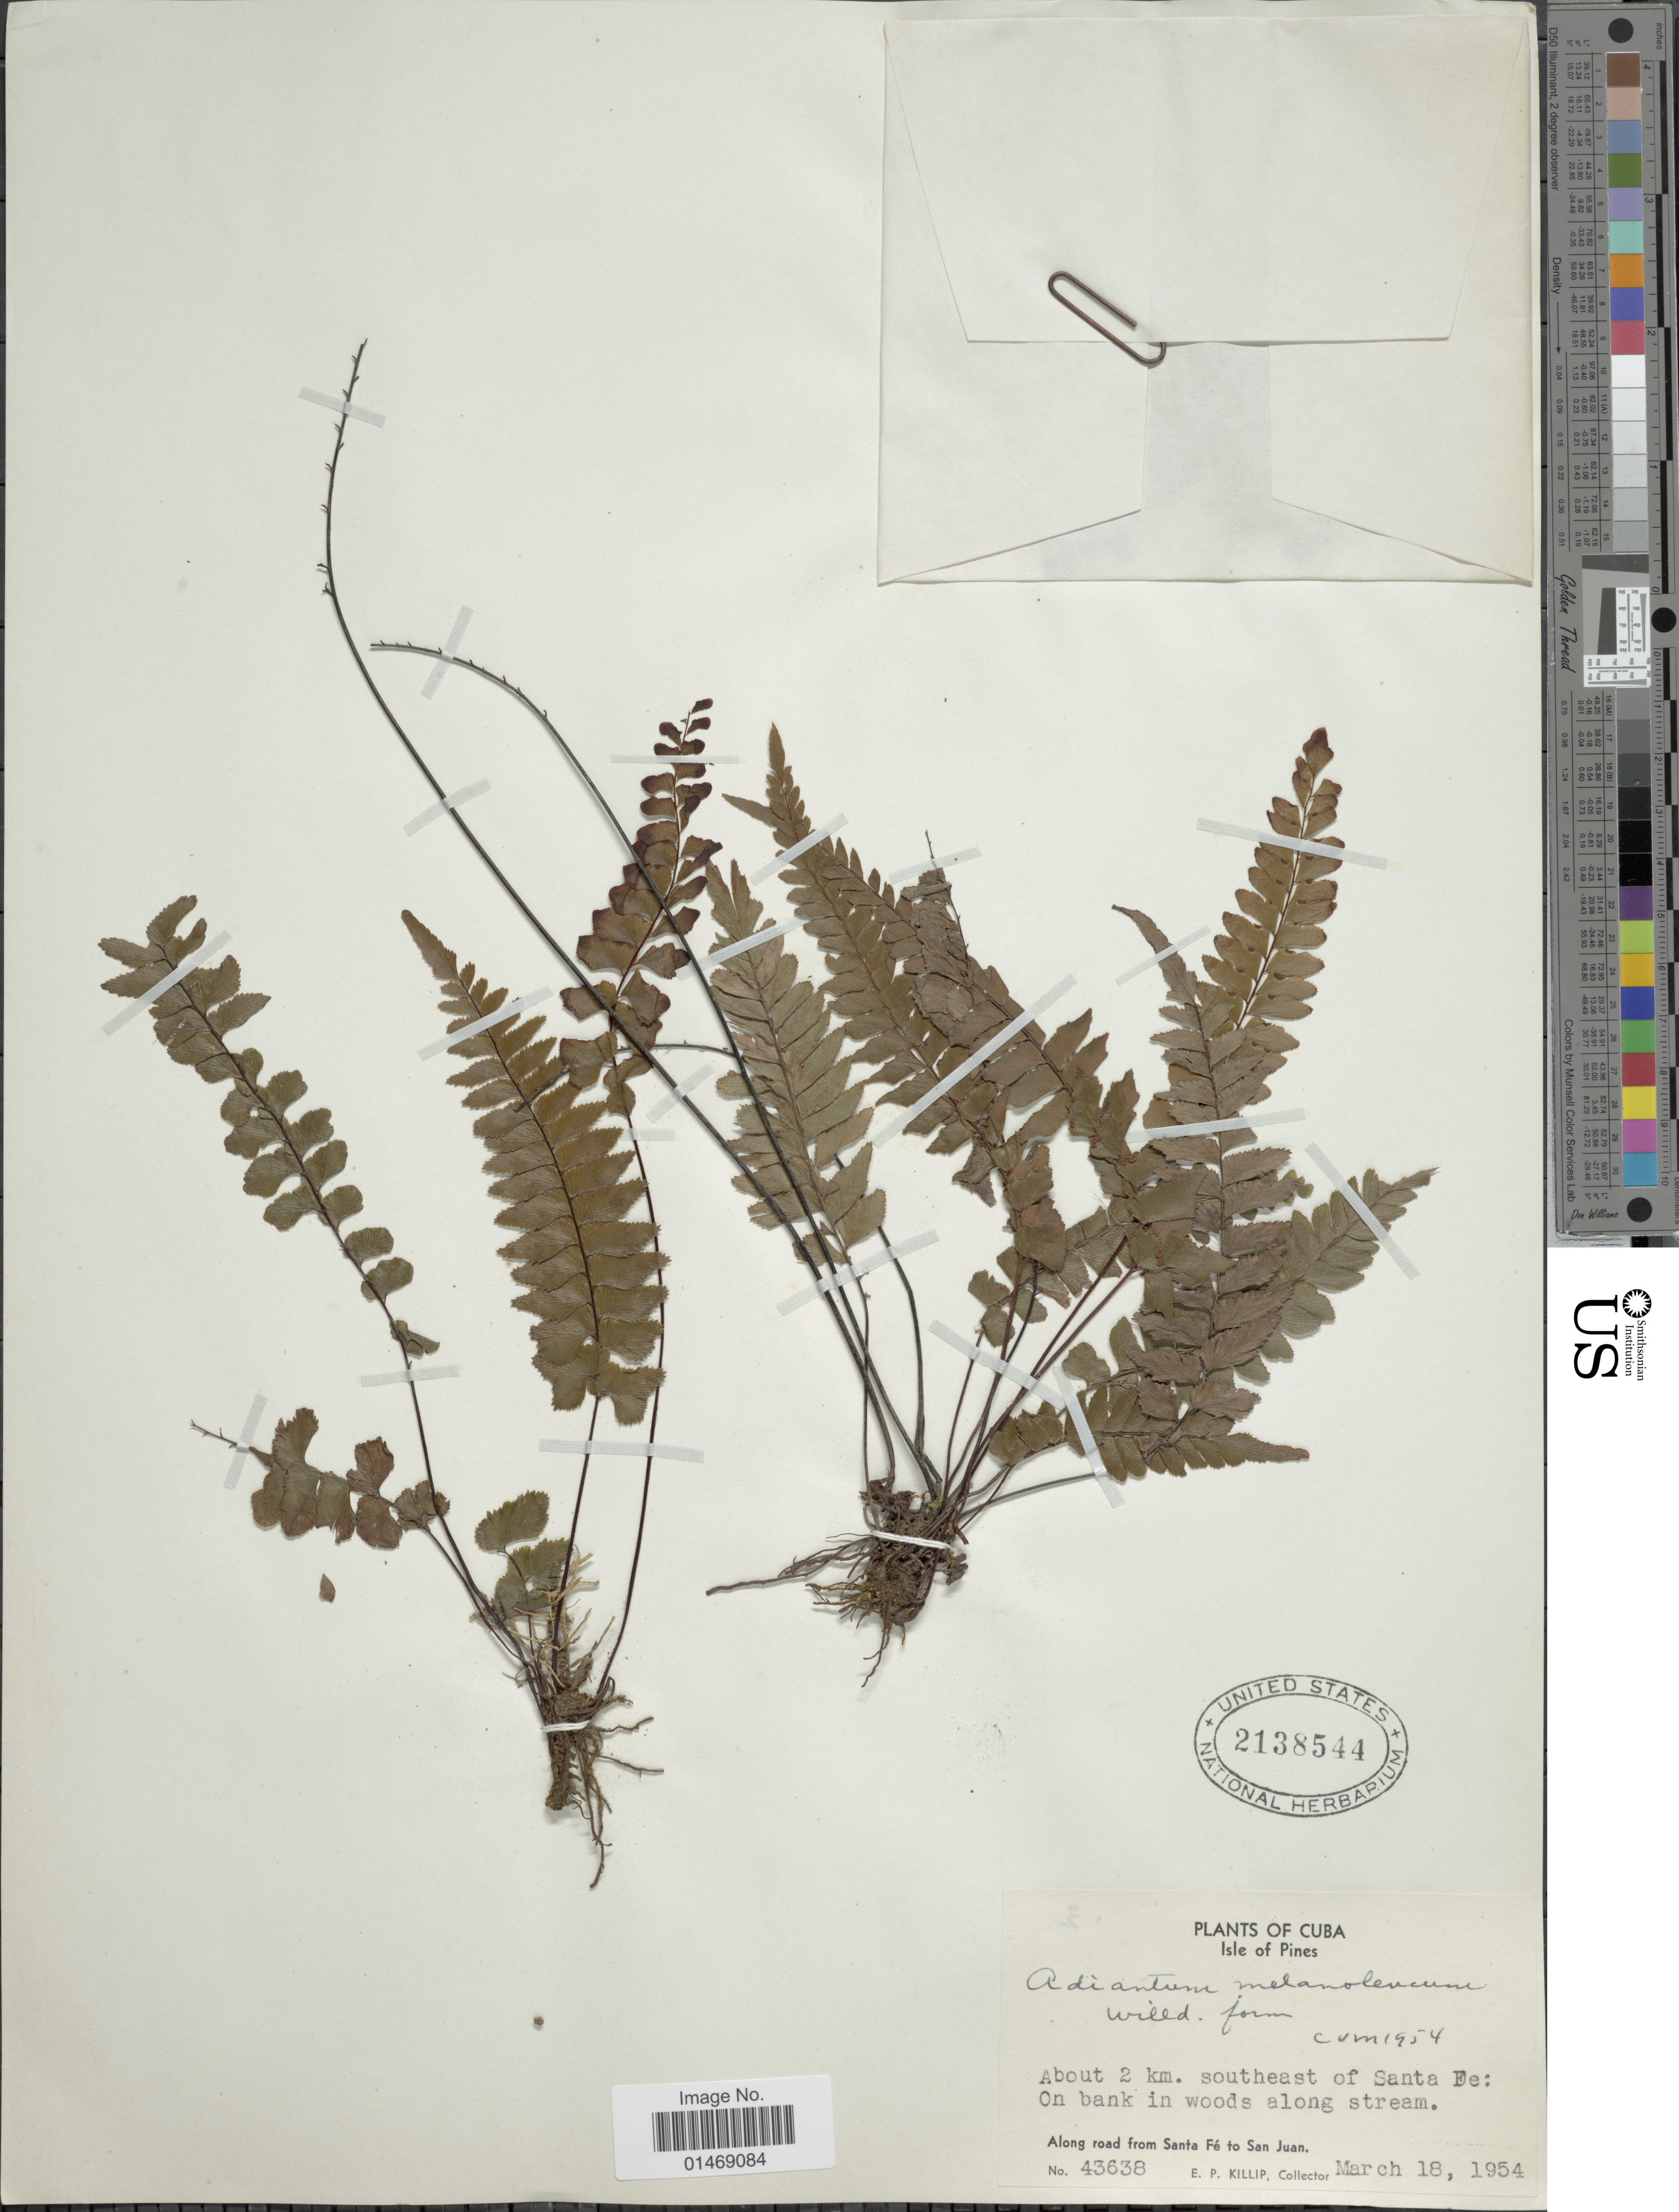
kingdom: Plantae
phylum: Tracheophyta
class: Polypodiopsida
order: Polypodiales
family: Pteridaceae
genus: Adiantum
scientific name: Adiantum melanoleucum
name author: Willd.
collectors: E. P. Killip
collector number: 43638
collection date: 1954-03-18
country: Cuba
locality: Isle of Pines, About 2 km. southeast of Santa Fe: On bank in woods along stream. Along road from Santa Fé to San Juan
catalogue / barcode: US 2138544